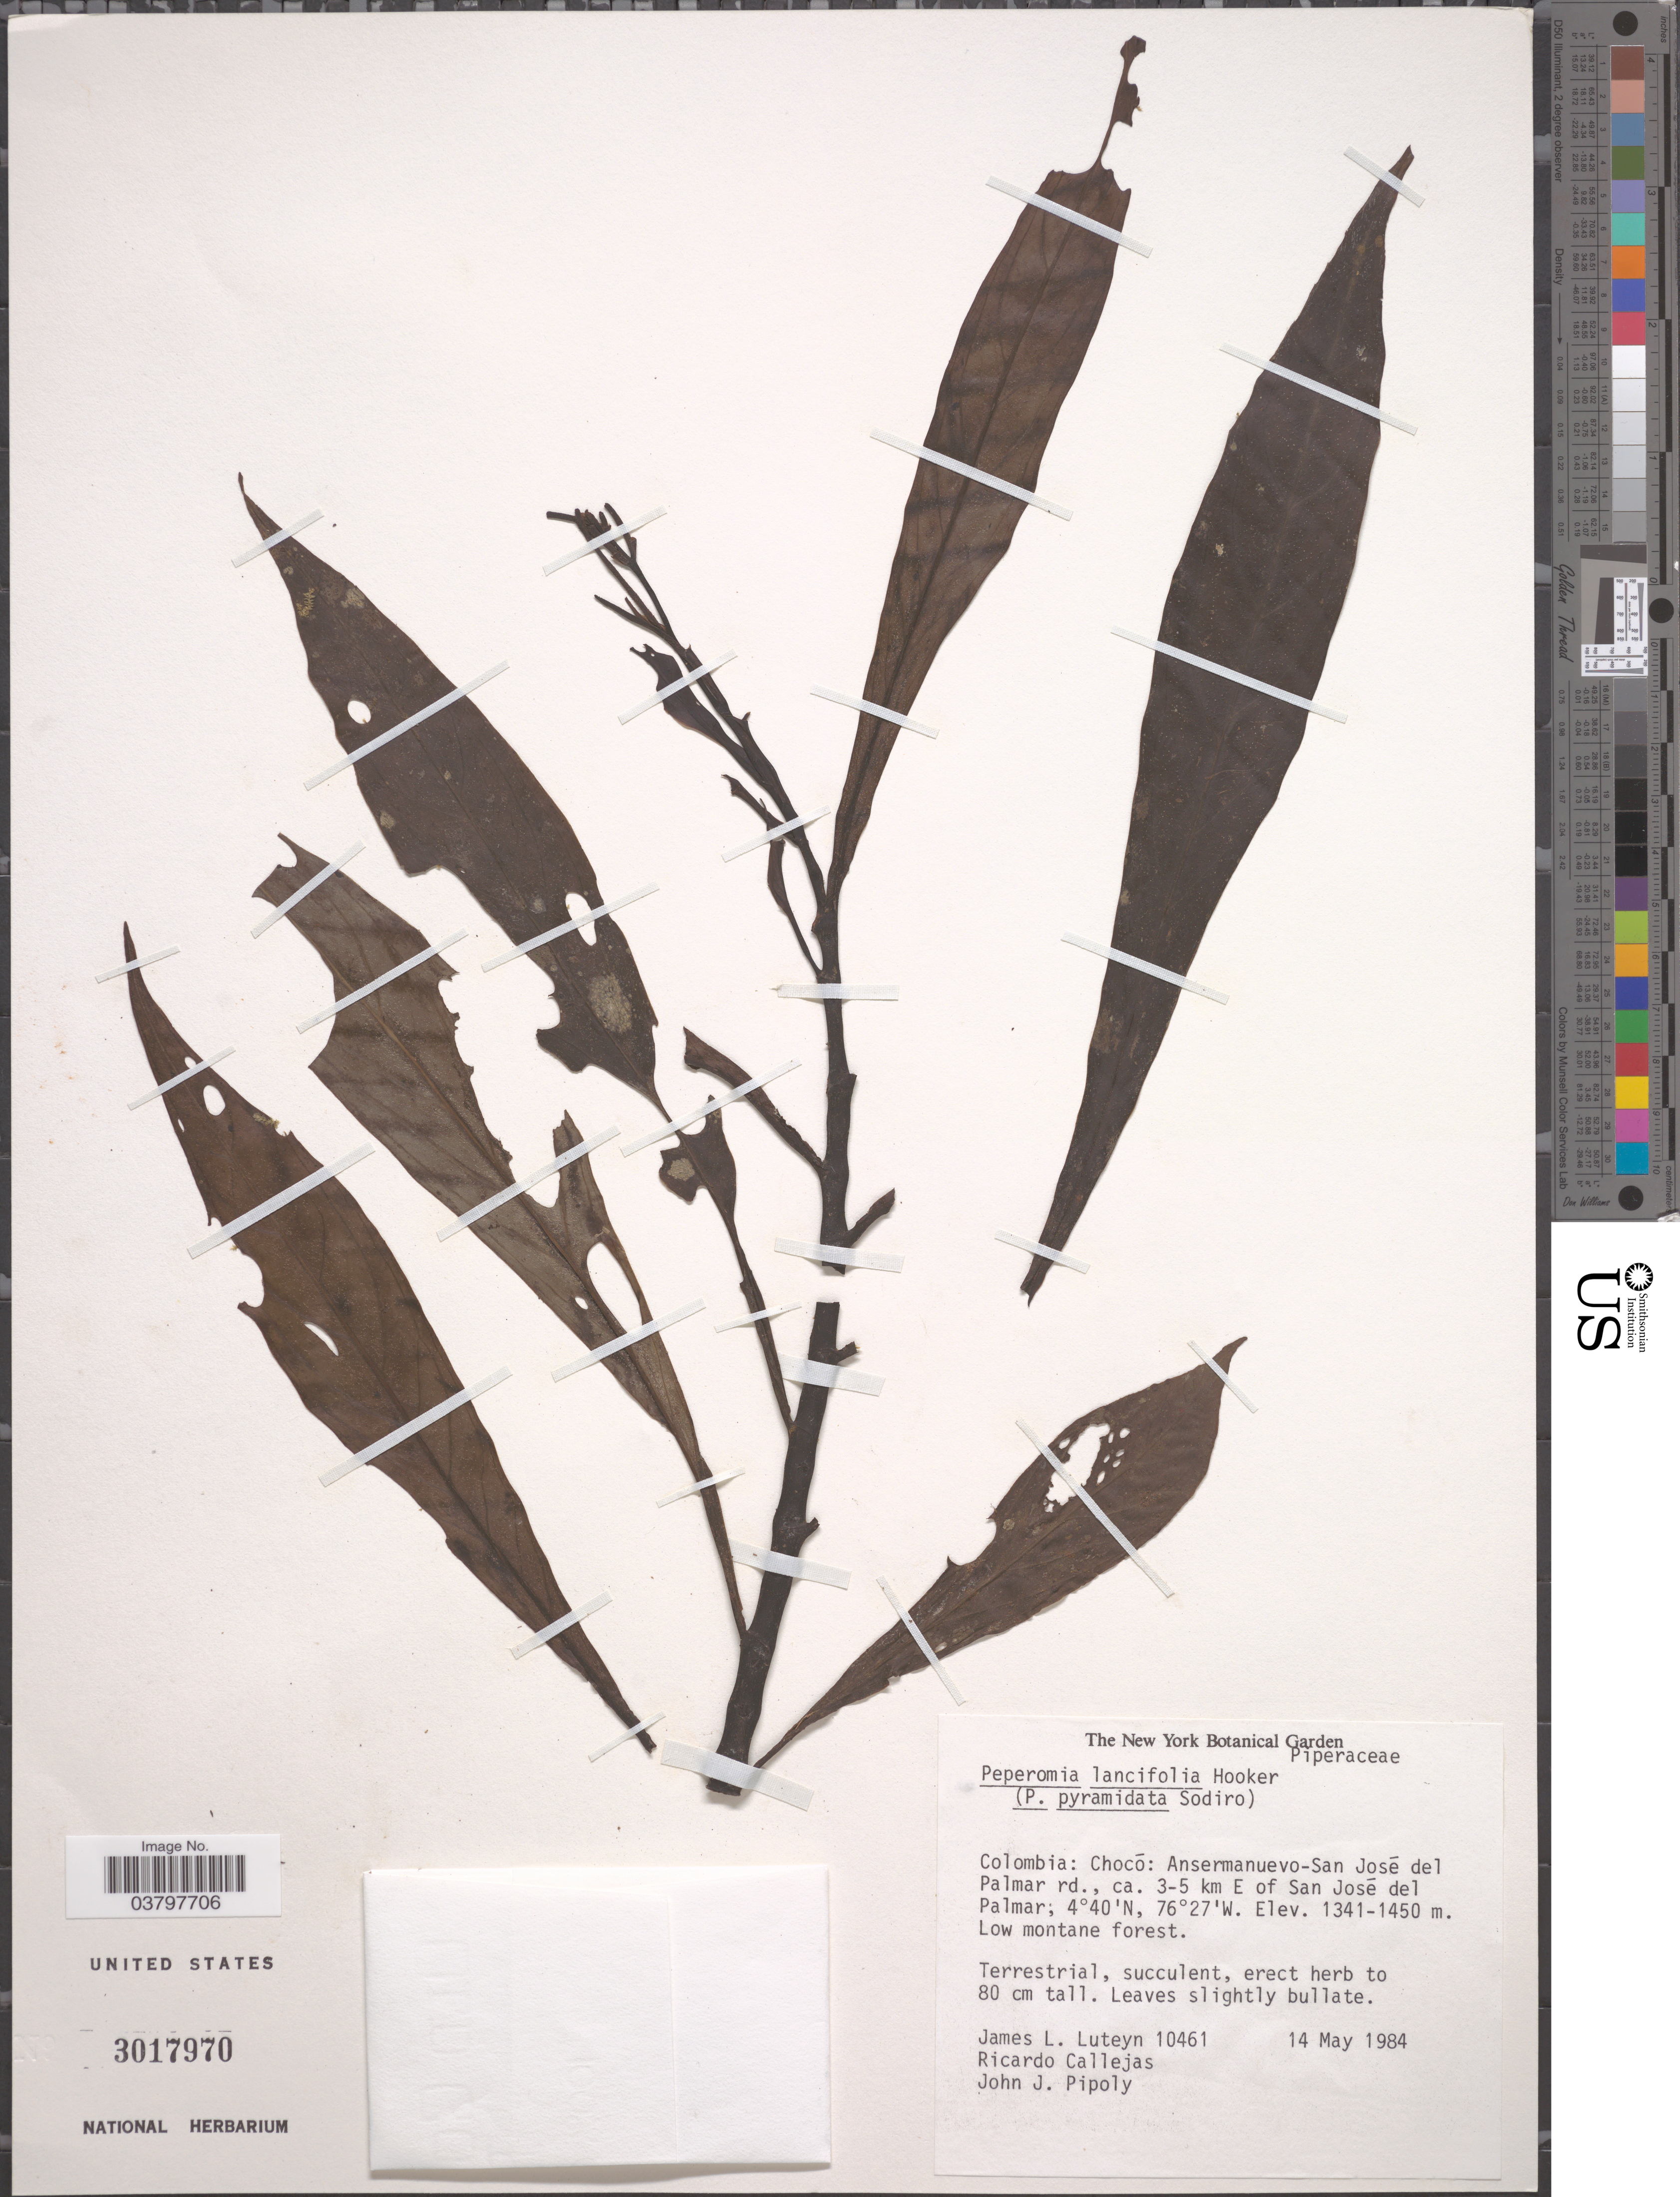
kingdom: Plantae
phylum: Tracheophyta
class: Magnoliopsida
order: Piperales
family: Piperaceae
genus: Peperomia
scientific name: Peperomia lancifolia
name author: Hook.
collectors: J. L. Luteyn, R. Callejas & J. J. Pipoly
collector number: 10461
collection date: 1984-05-14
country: Colombia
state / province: Chocó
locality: Ansermanuevo-San José del Palmar rd., ca. 3-5 km E of San José del Palmar.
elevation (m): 1341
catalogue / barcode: US 3017970